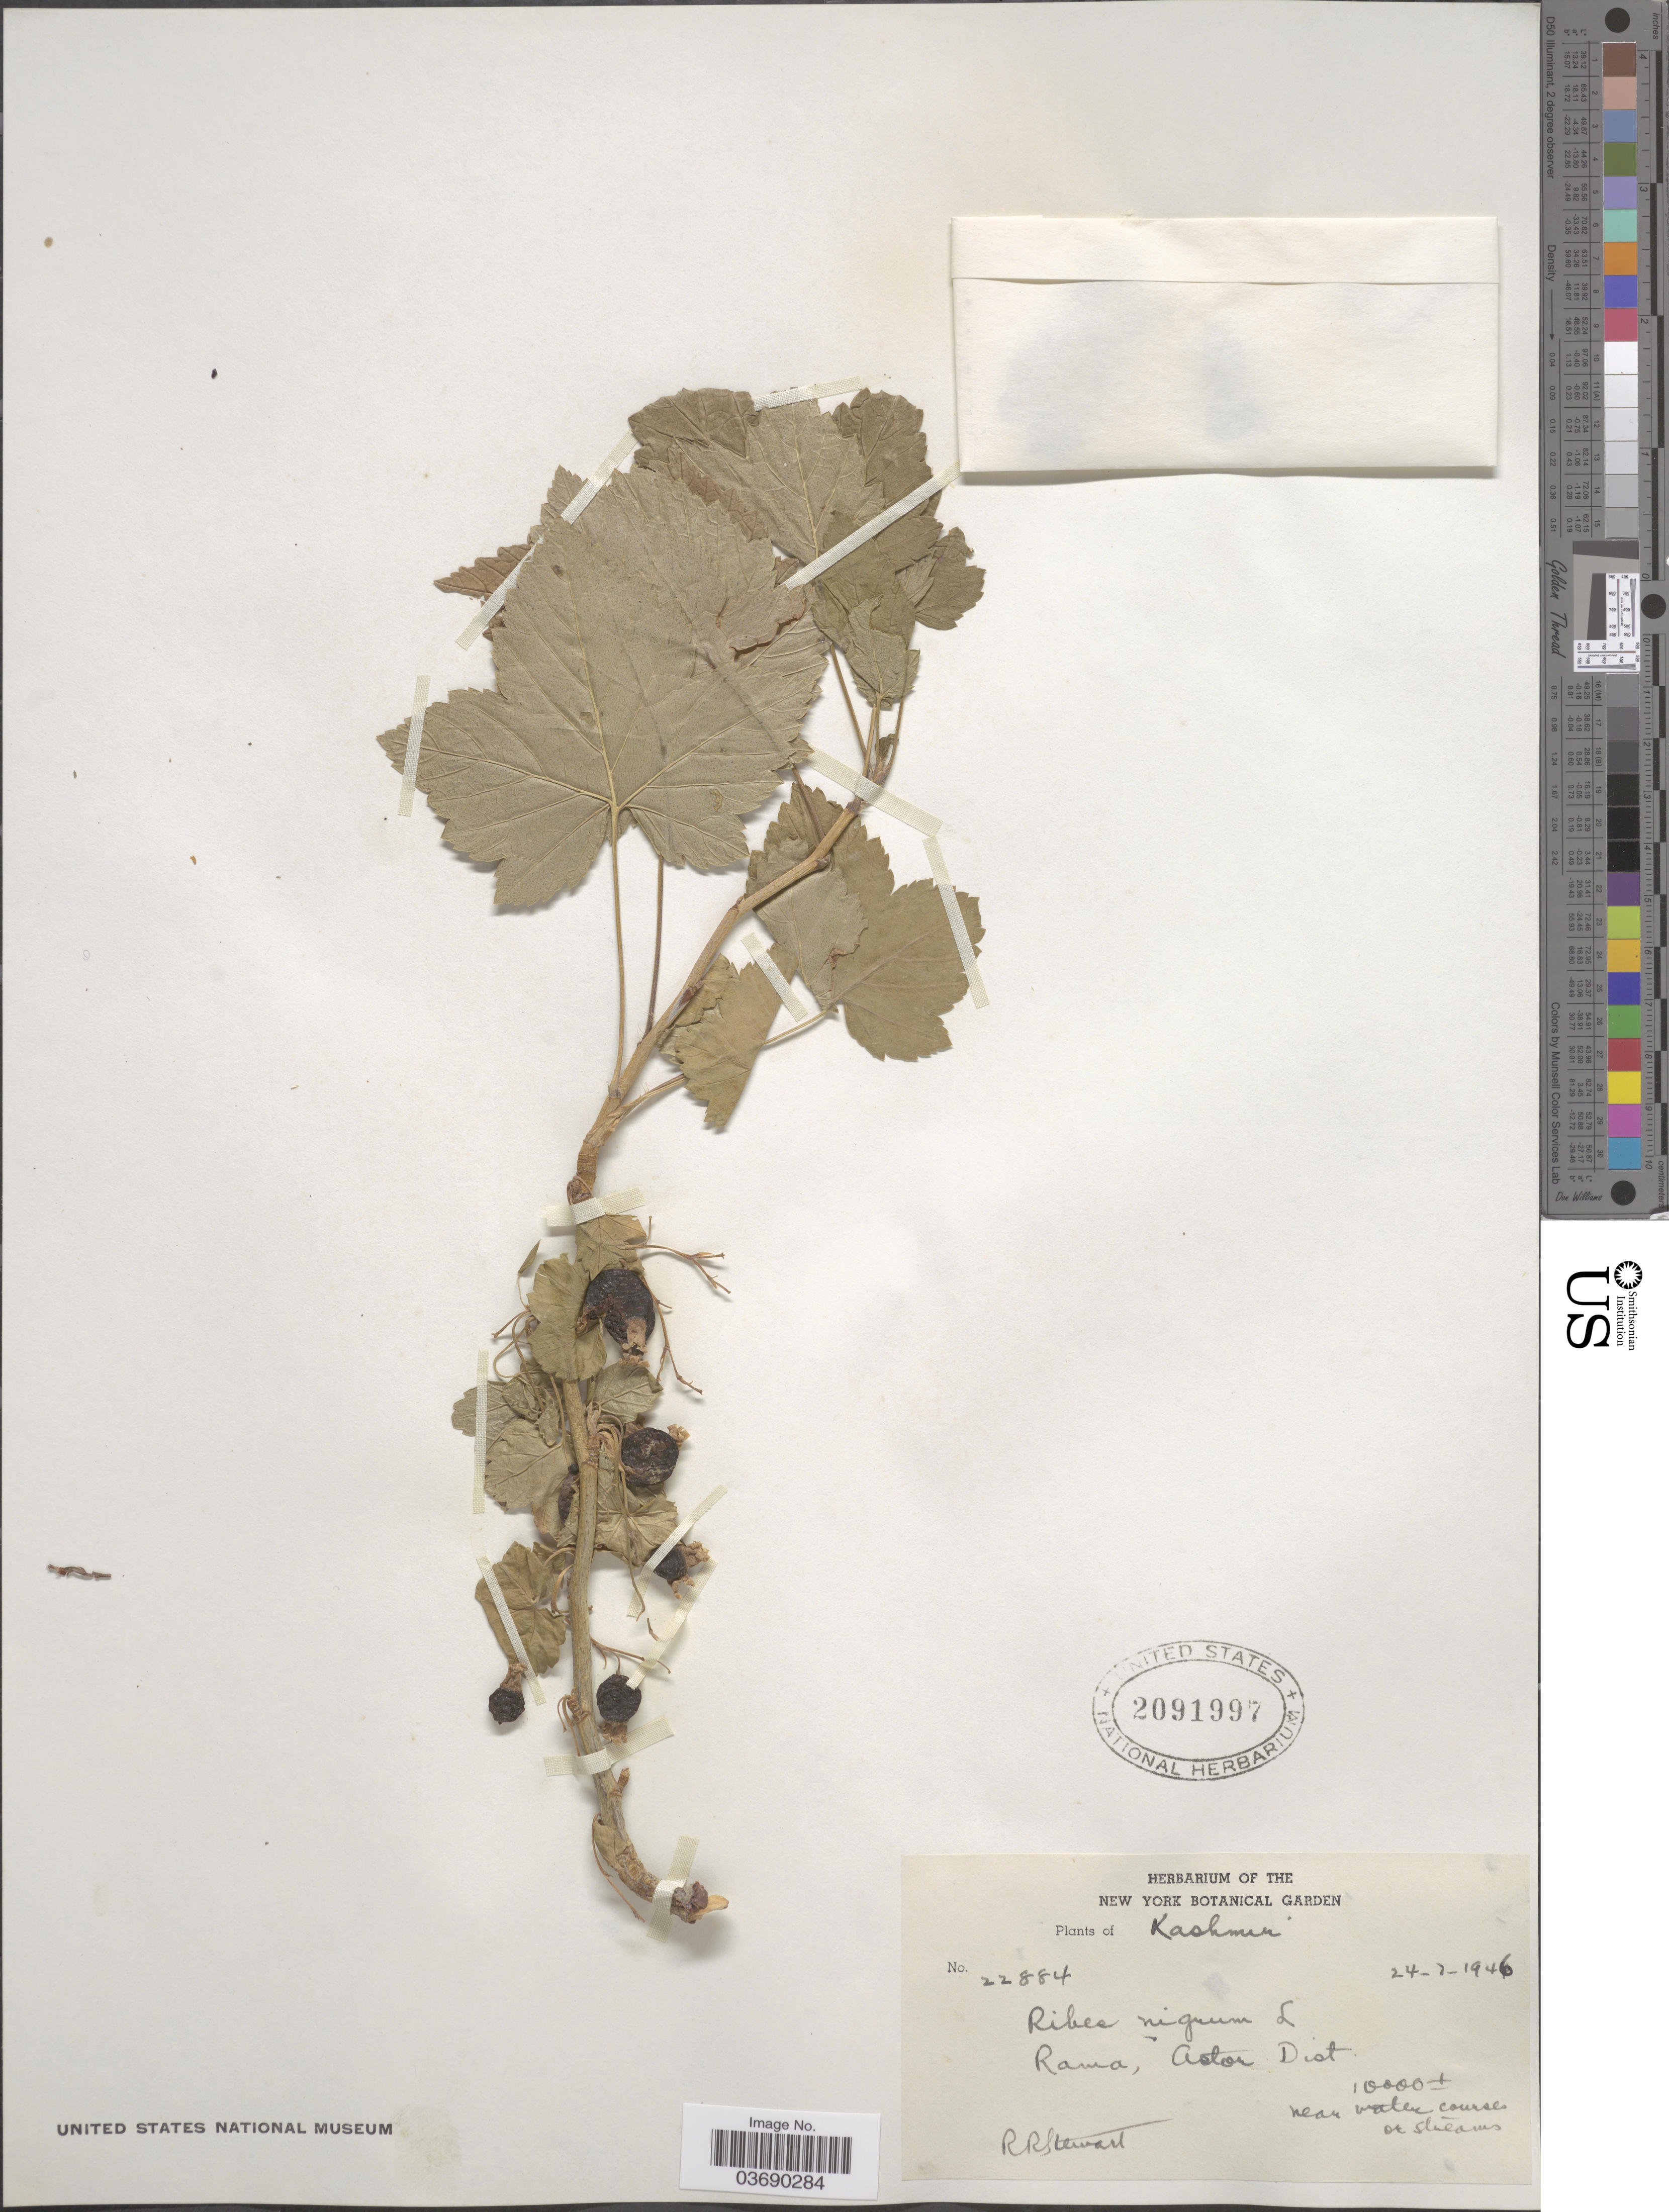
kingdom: Plantae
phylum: Tracheophyta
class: Magnoliopsida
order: Saxifragales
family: Grossulariaceae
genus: Ribes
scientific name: Ribes nigrum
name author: L.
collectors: R. Stewart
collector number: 22884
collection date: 1946-07-24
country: India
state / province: Jammu and Kashmir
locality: Kashmir. Rama, Astor Dist.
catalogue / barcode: US 2091997